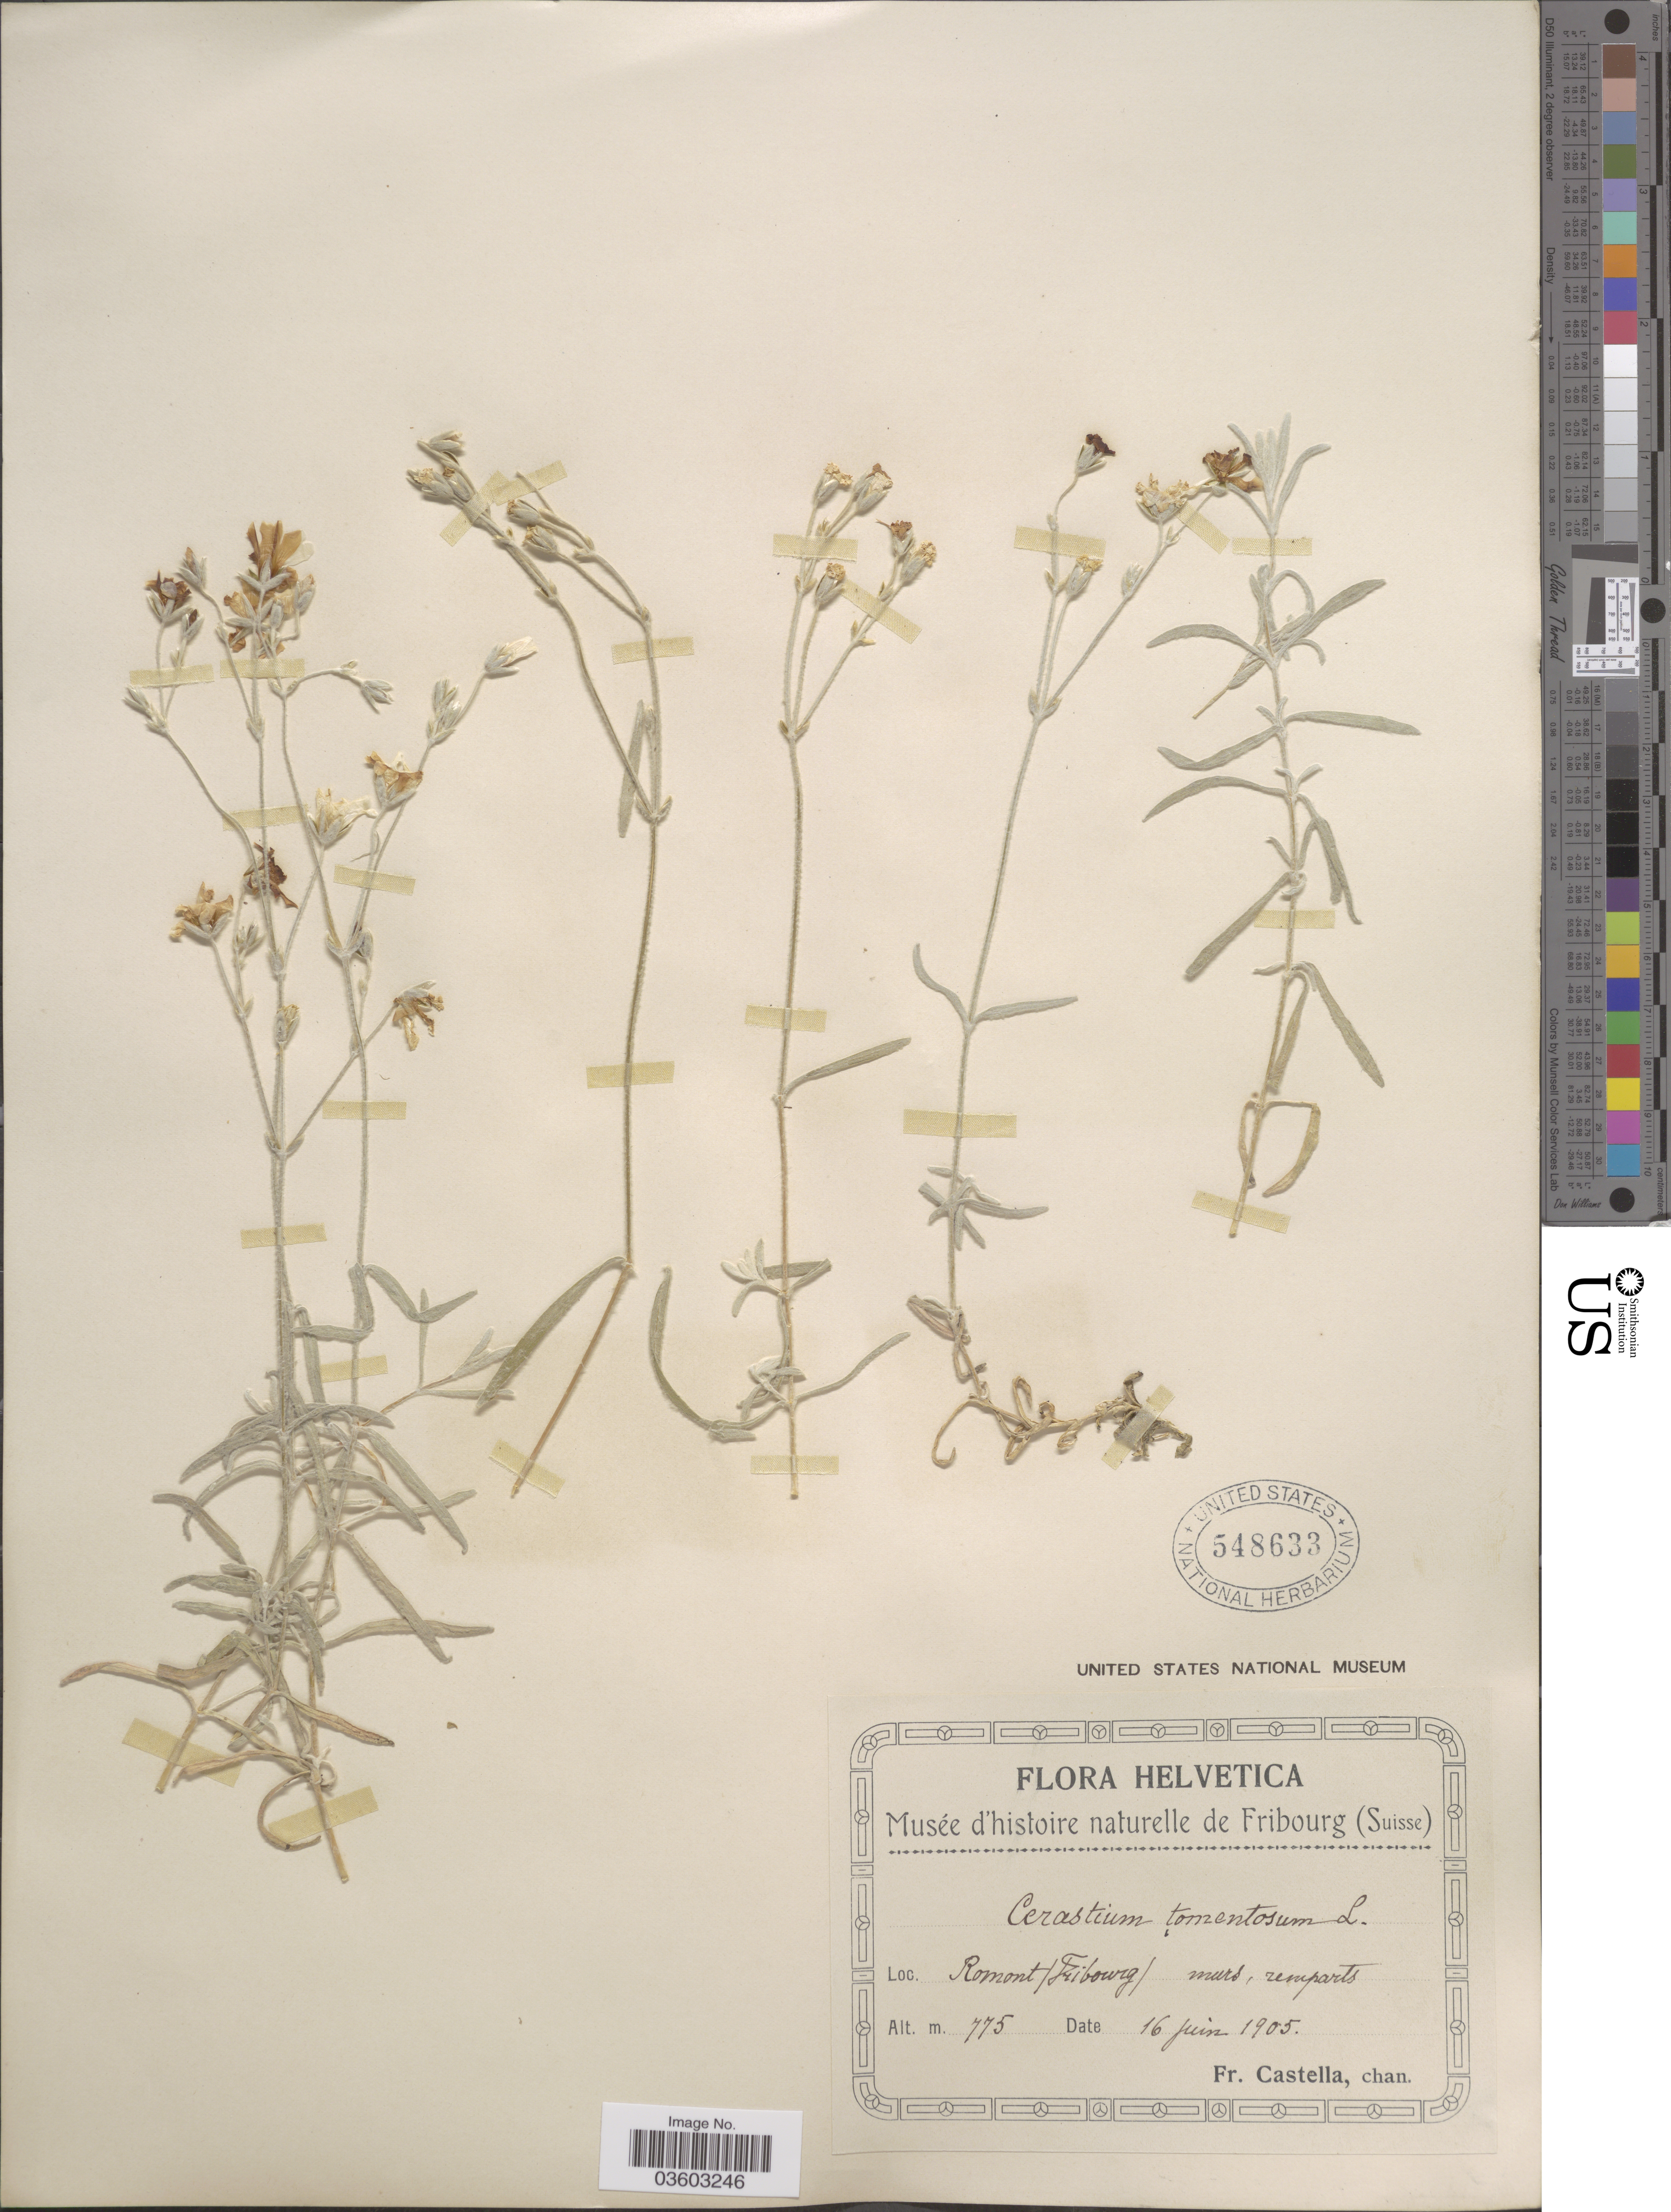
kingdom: Plantae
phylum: Tracheophyta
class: Magnoliopsida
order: Caryophyllales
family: Caryophyllaceae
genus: Cerastium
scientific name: Cerastium tomentosum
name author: L.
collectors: Fr. Castella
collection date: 1905-06-16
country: Switzerland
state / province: Fribourg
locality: Helvetica. Romont (Fribourg) murs, remparts.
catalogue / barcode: US 548633